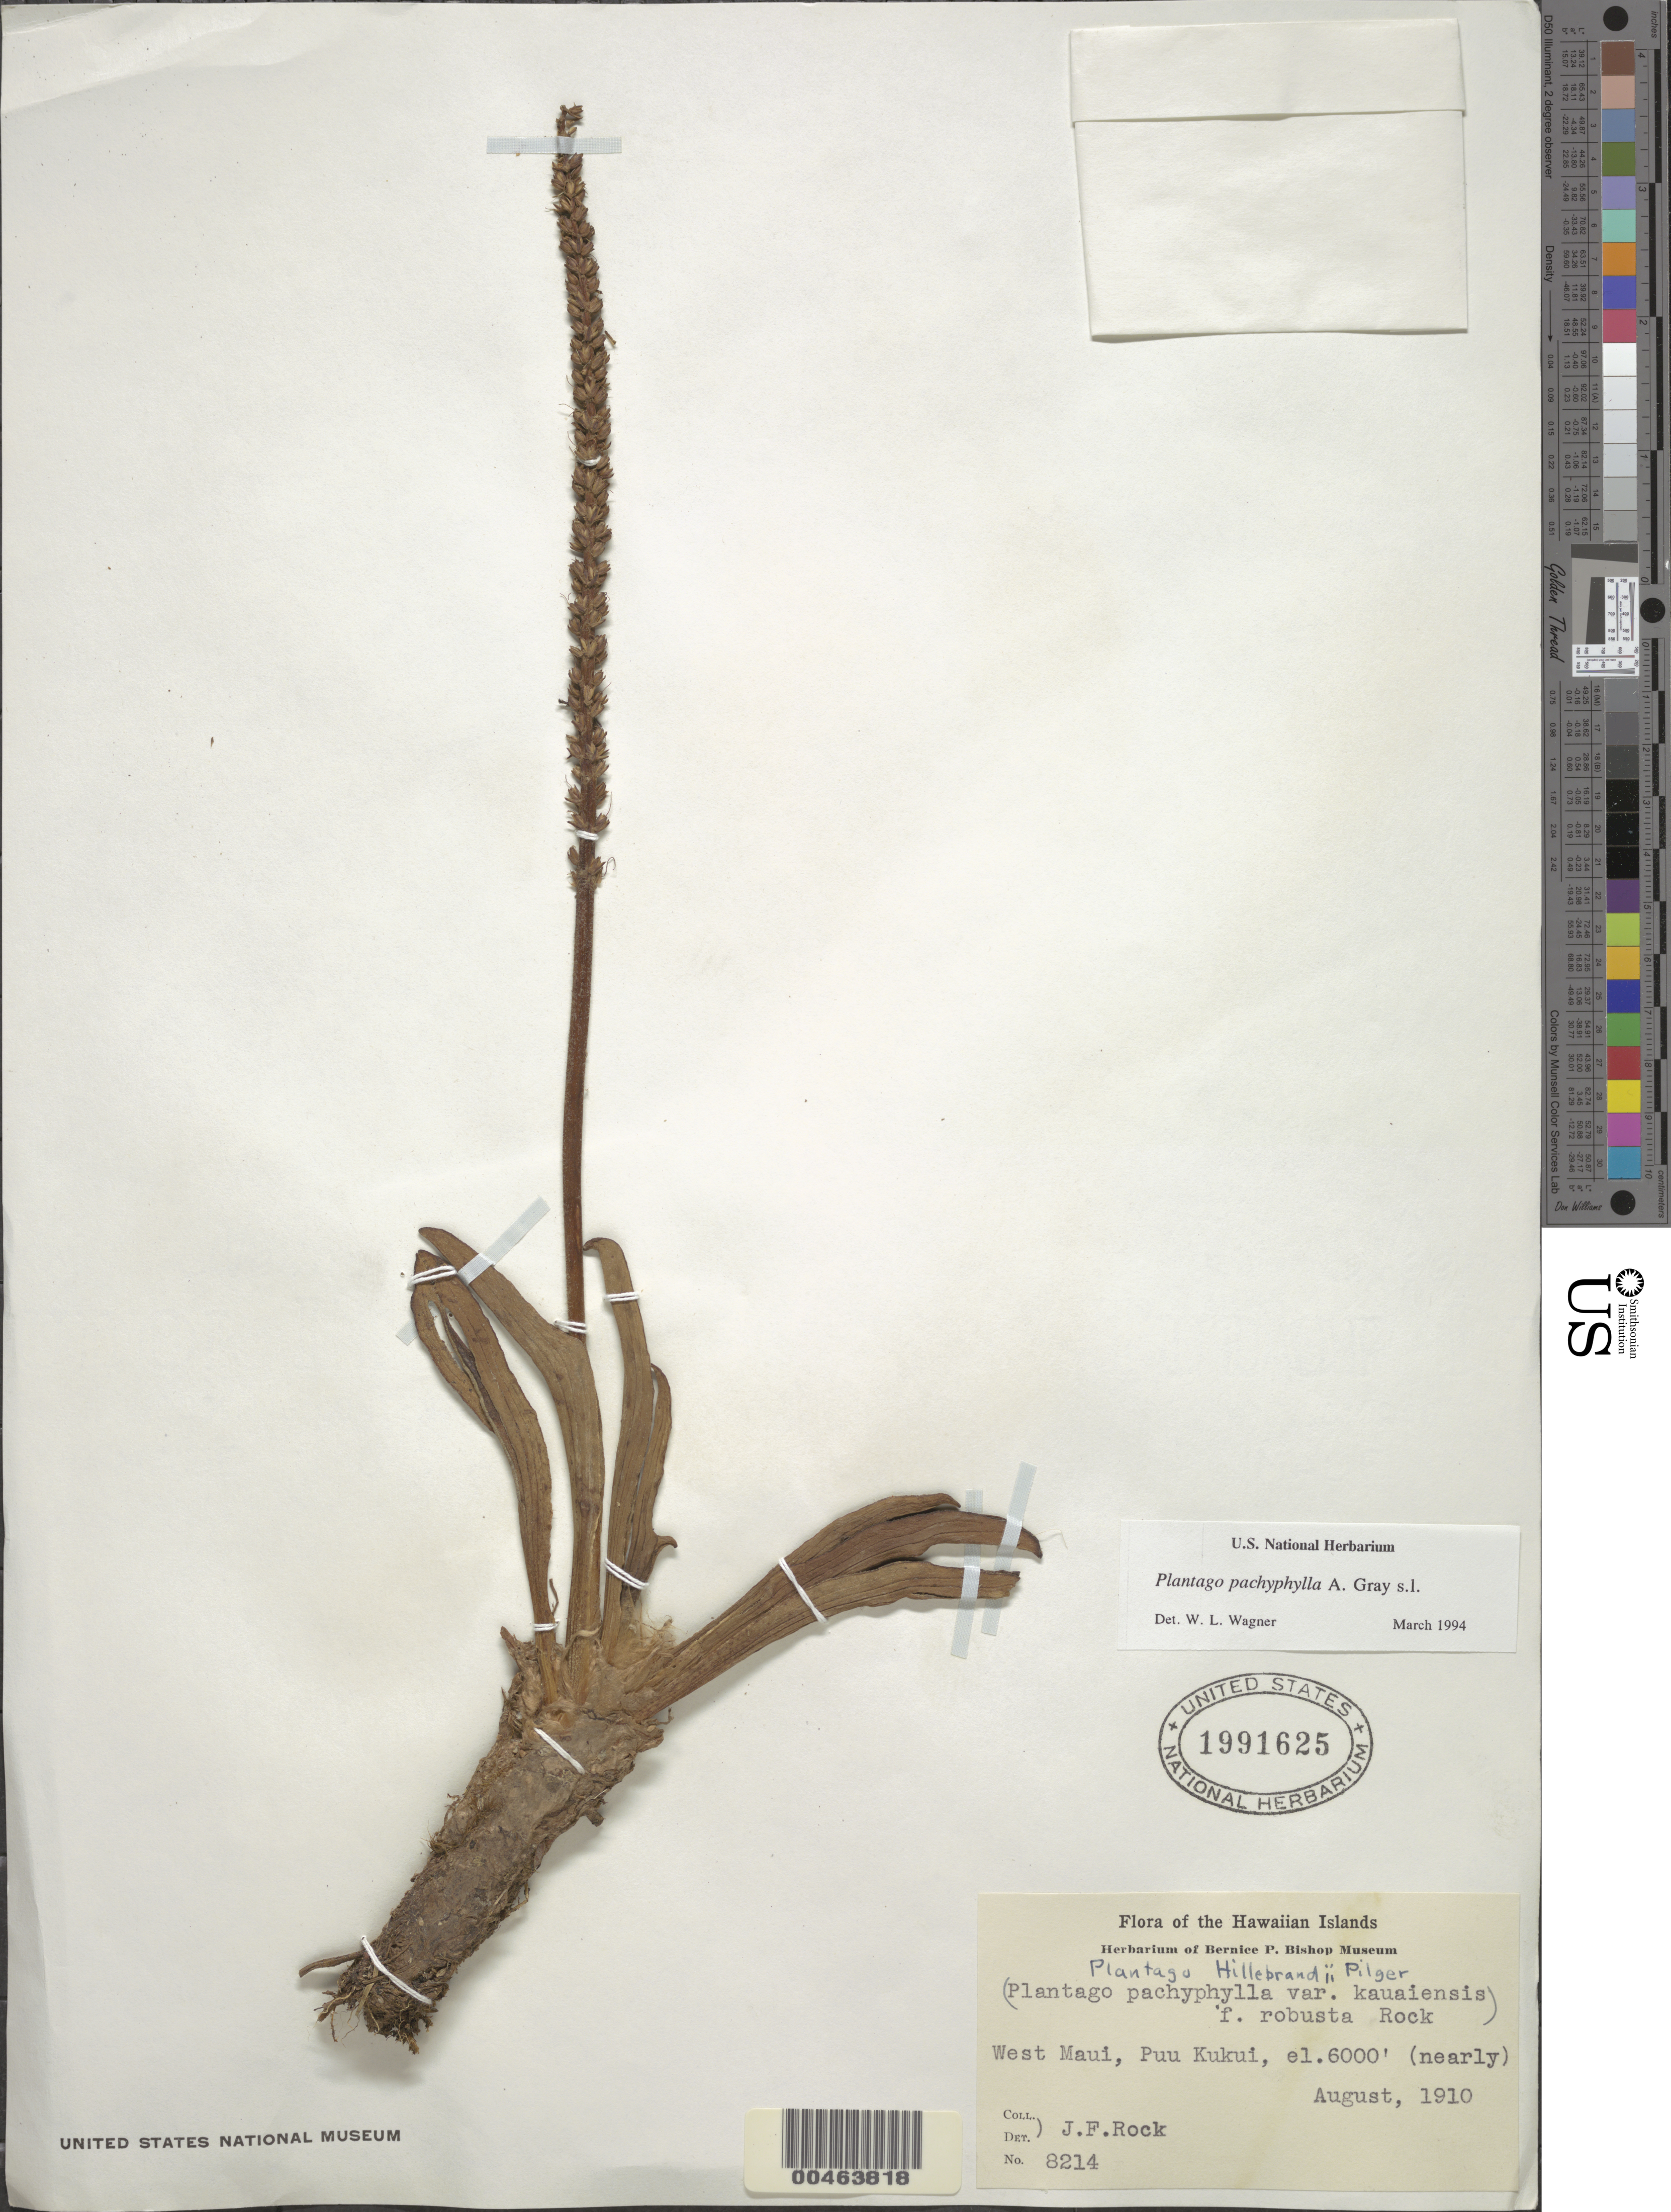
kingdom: Plantae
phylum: Tracheophyta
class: Magnoliopsida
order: Lamiales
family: Plantaginaceae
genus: Plantago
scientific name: Plantago pachyphylla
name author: A. Gray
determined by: Wagner, W. L., (BOT), Smithsonian Institution - National Museum of Natural History (UNITED STATES)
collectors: J. F. Rock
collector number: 8214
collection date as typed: Aug 1910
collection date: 1910-08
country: United States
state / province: Hawaii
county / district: Maui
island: Maui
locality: West Maui, Puu Kukui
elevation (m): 1829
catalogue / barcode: US 1991625